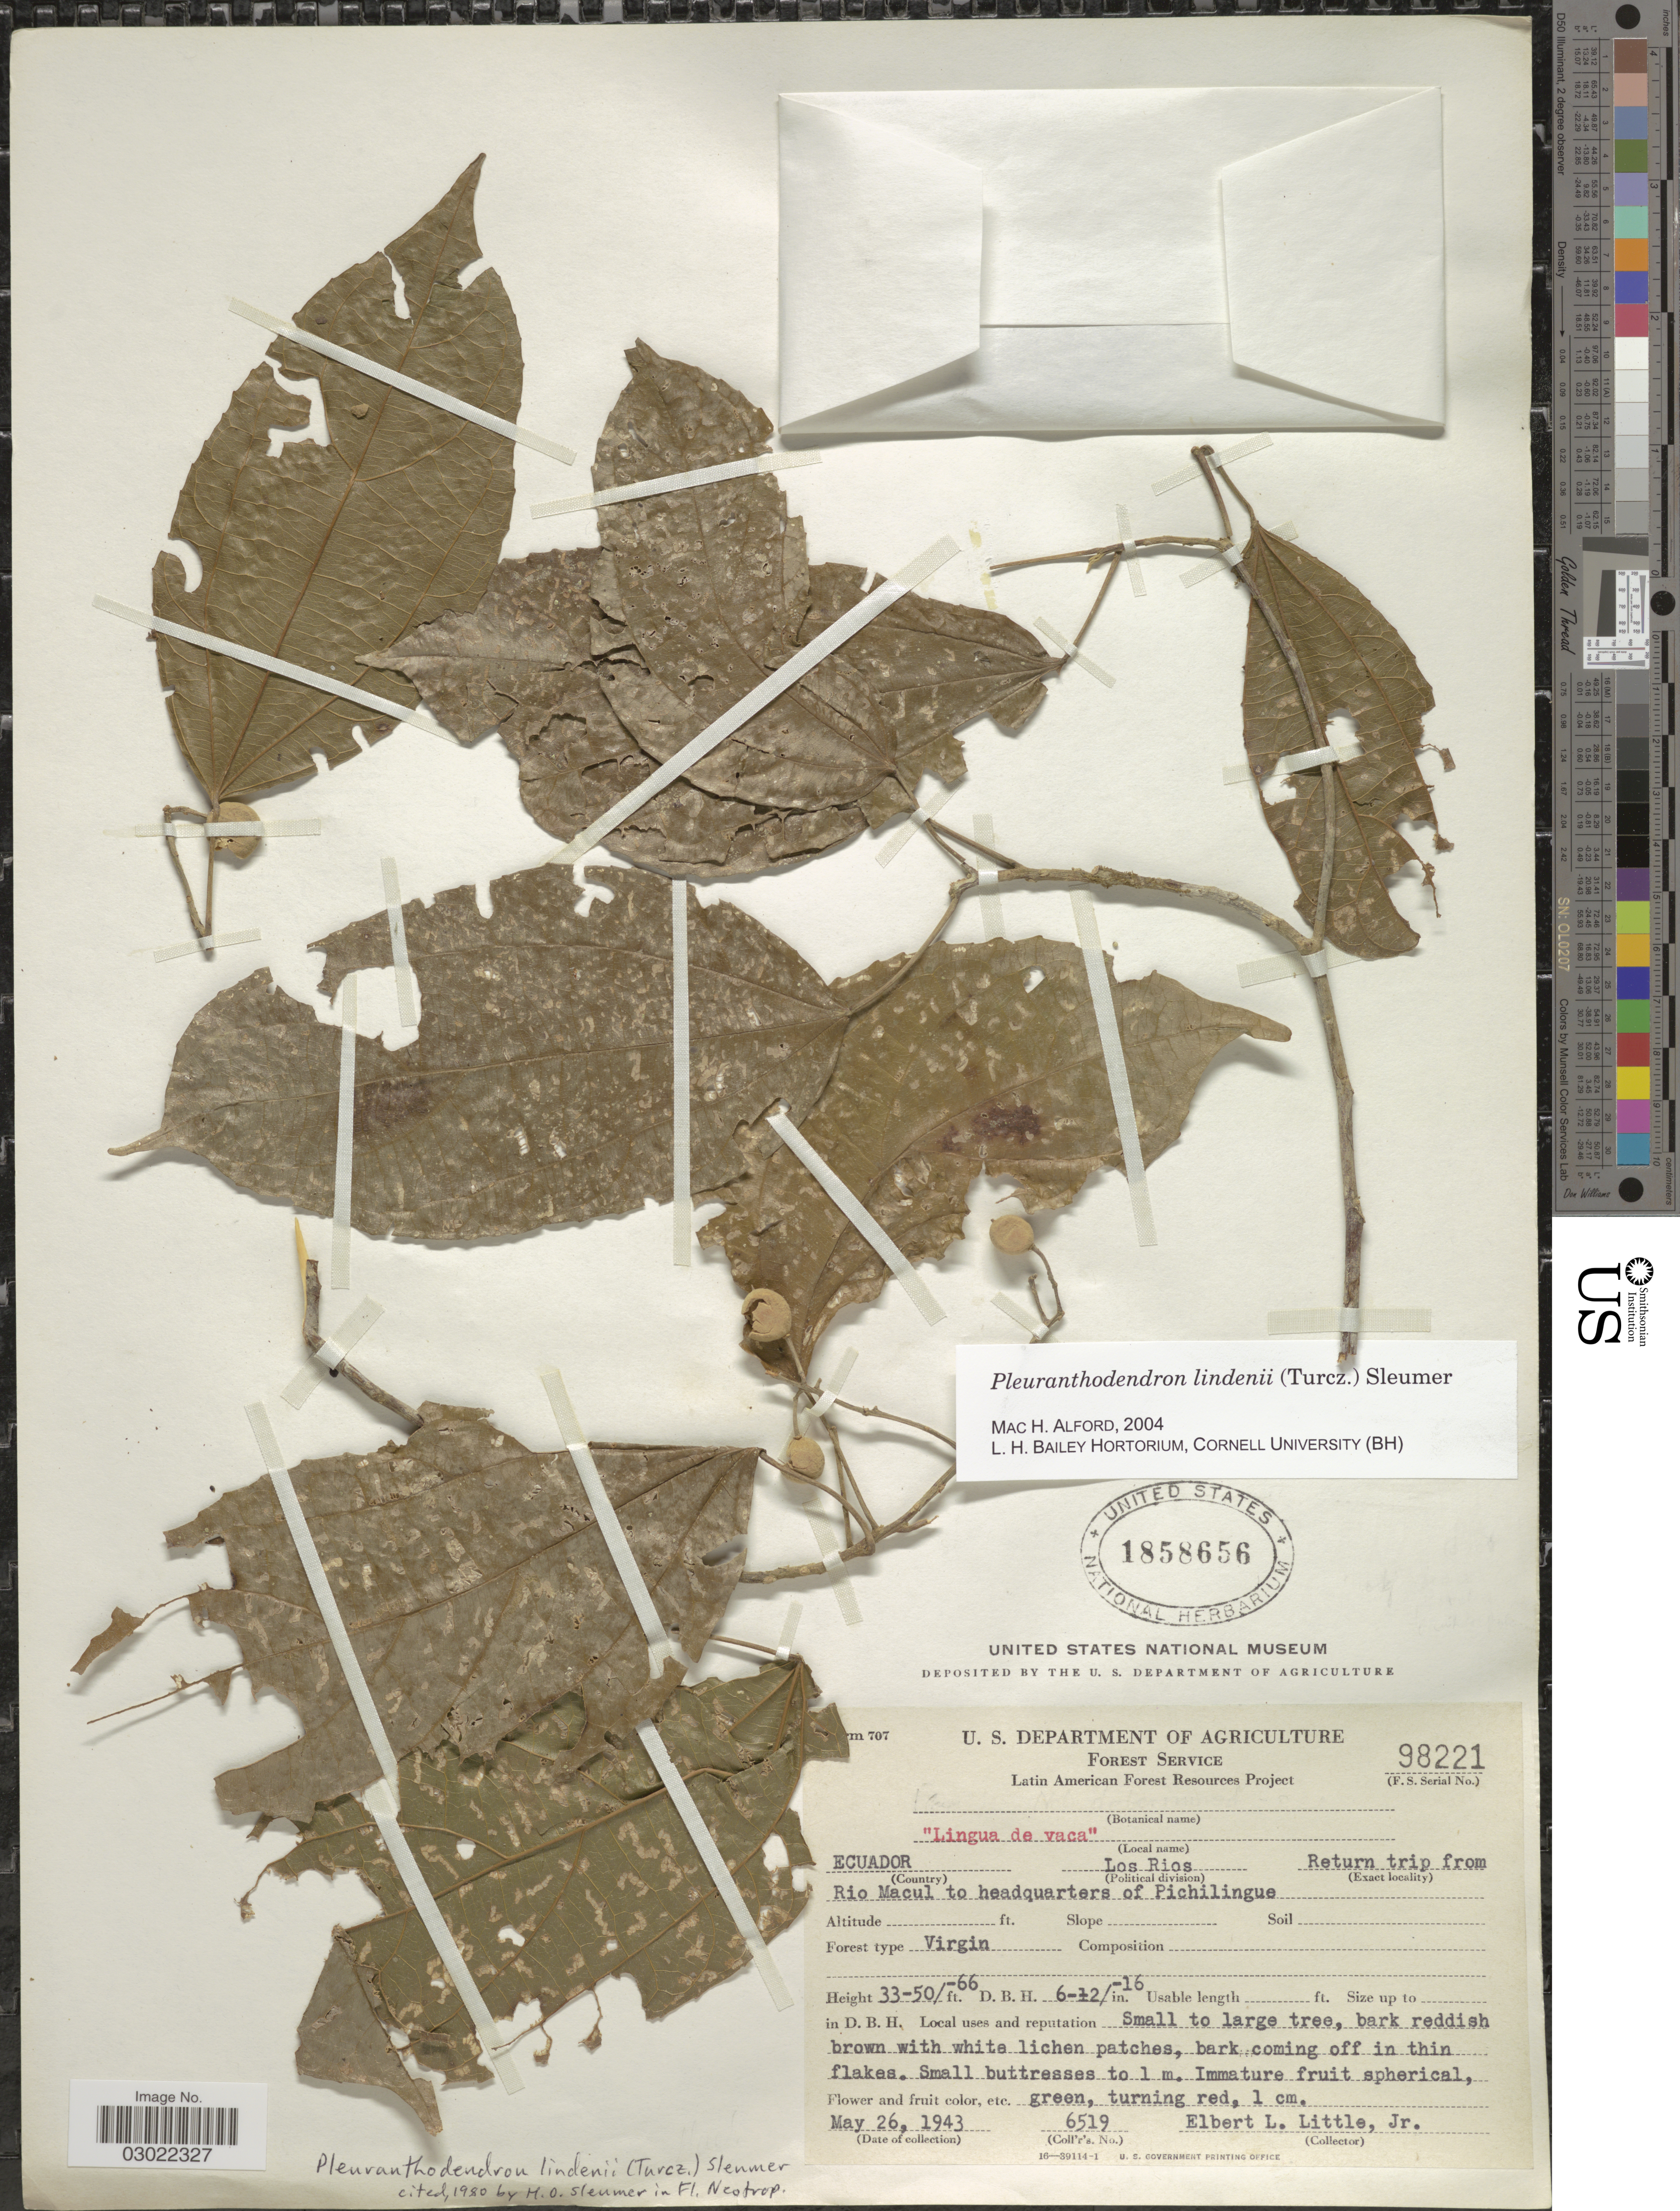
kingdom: Plantae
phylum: Tracheophyta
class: Magnoliopsida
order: Malpighiales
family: Salicaceae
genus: Pleuranthodendron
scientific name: Pleuranthodendron lindenii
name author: (Turcz.) Sleumer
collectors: E. L. Little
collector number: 6519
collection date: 1943-05-26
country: Ecuador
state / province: Los Ríos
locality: Return trip from Rio Macul to headquarters of Pichilingue.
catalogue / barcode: US 1858656